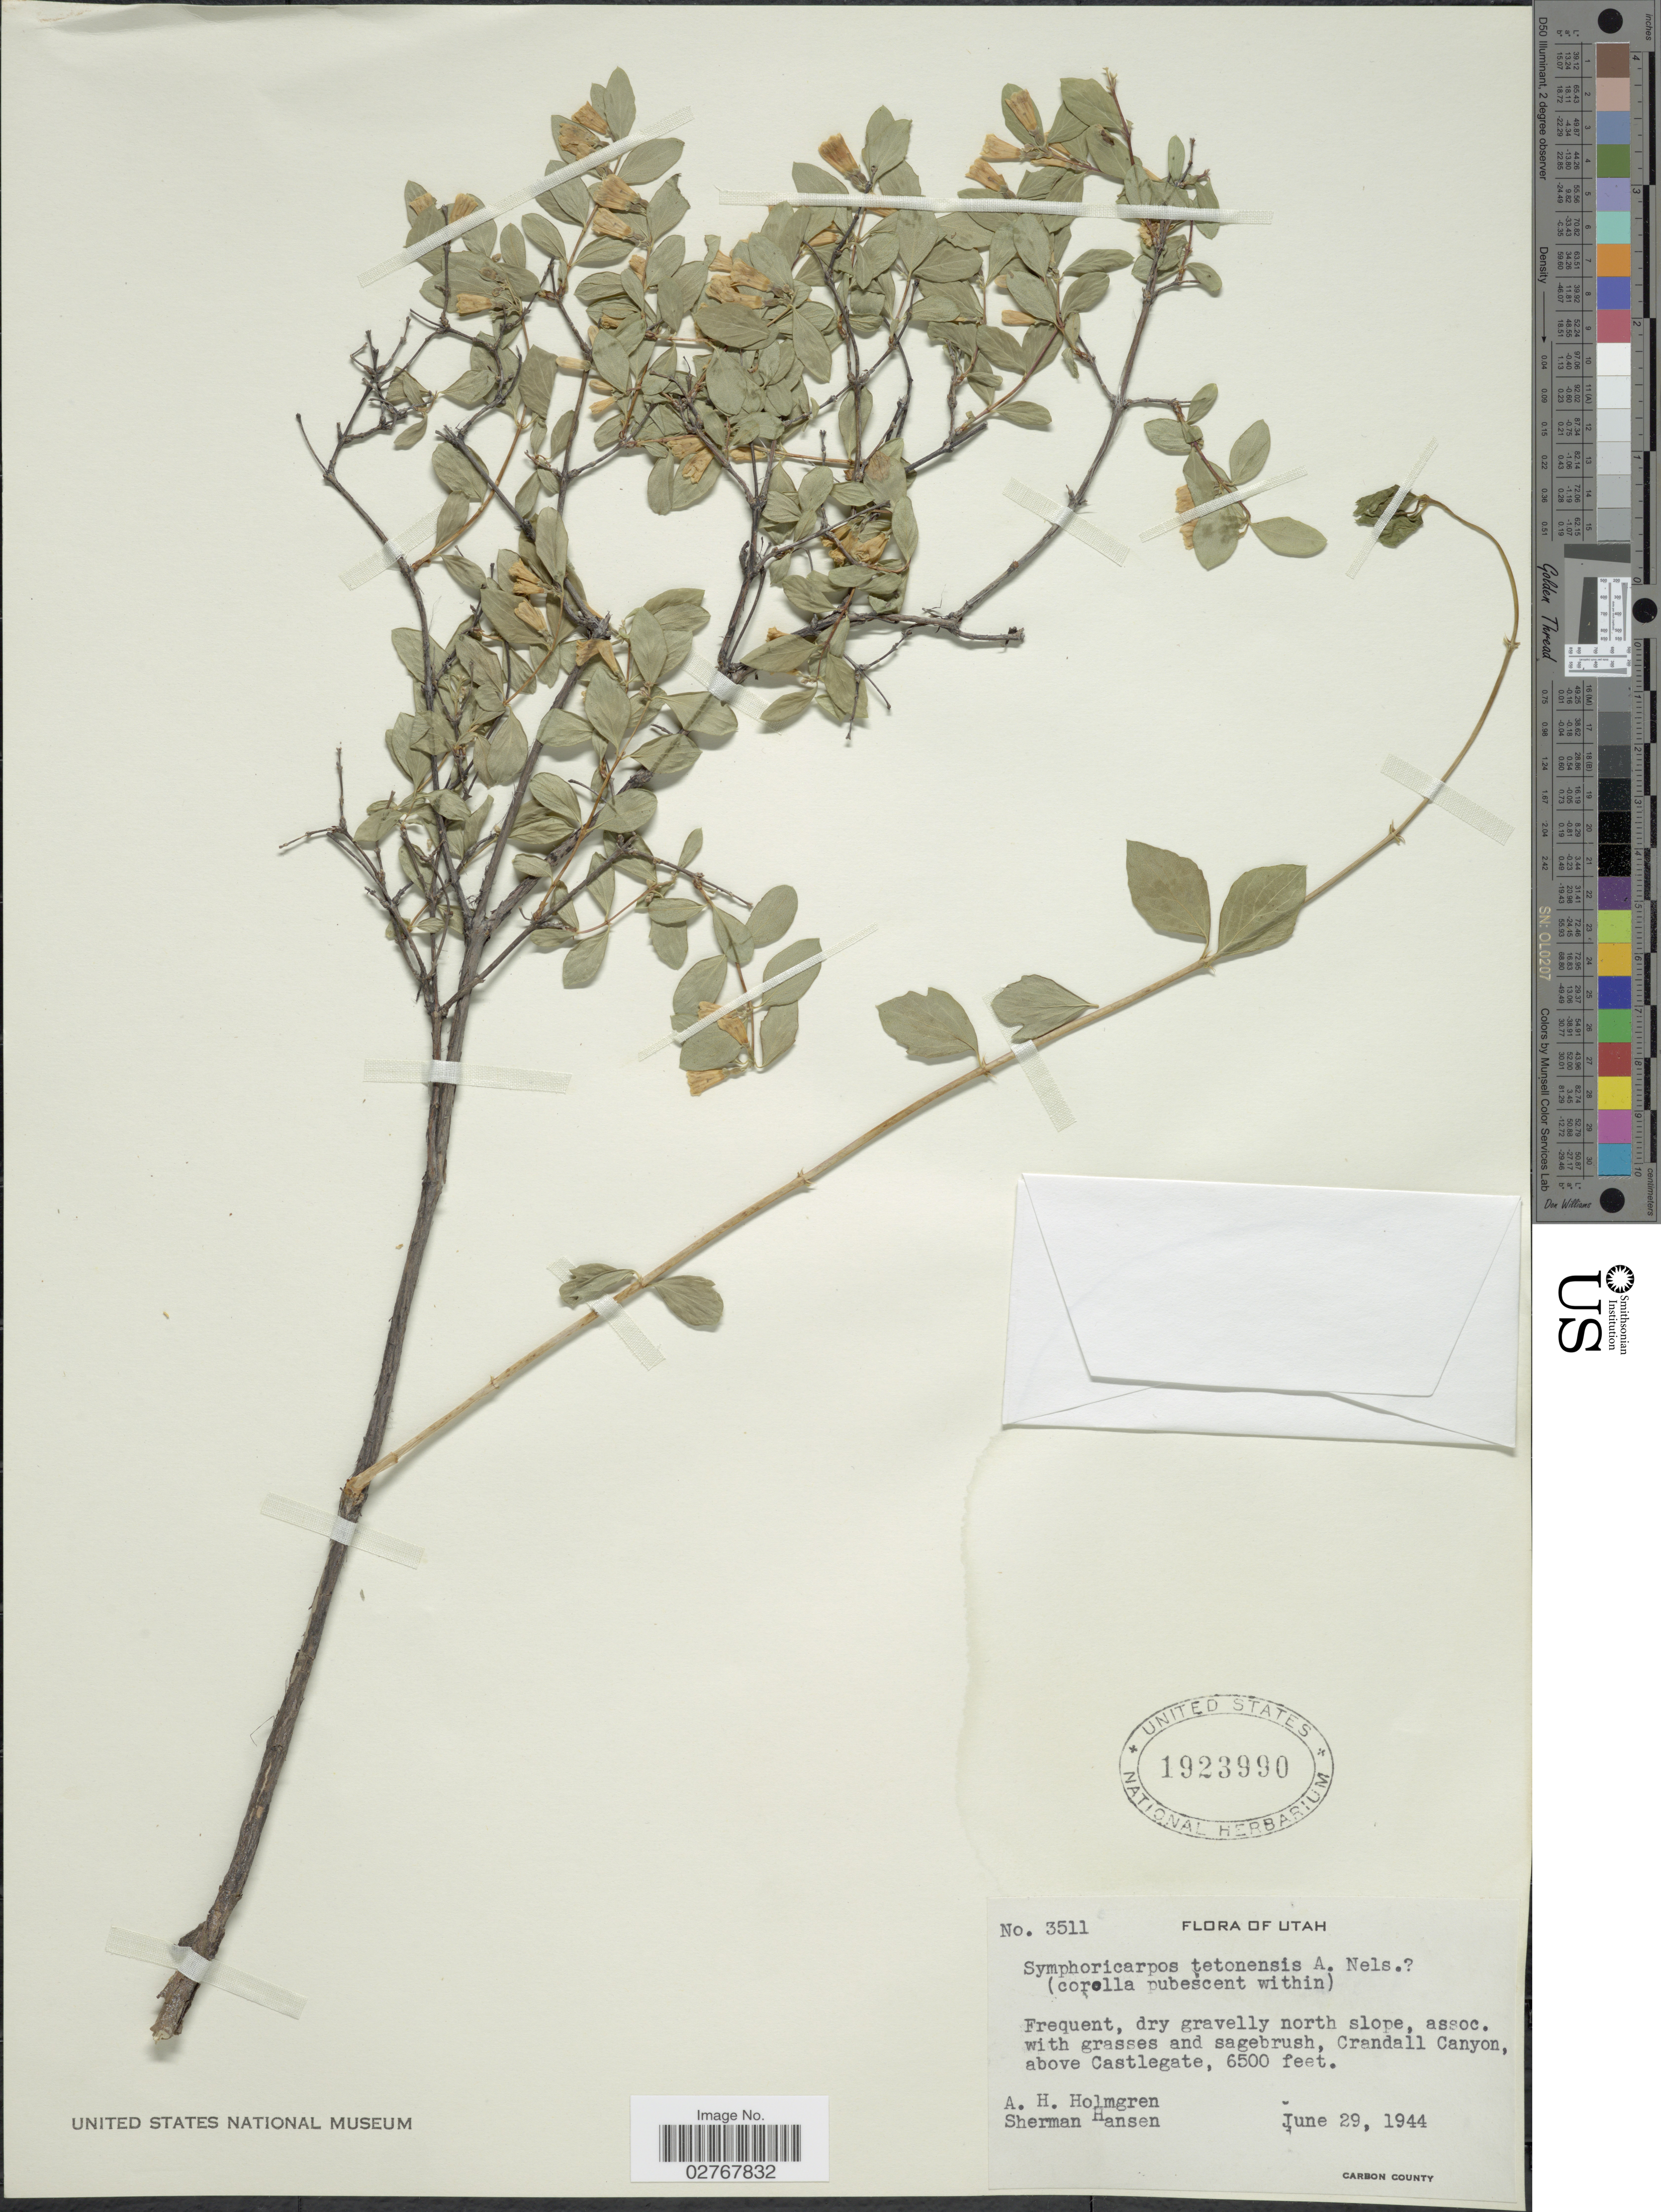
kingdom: Plantae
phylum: Tracheophyta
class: Magnoliopsida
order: Dipsacales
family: Caprifoliaceae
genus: Symphoricarpos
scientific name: Symphoricarpos tetonensis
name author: A. Nelson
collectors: A. H. Holmgren & S. Hansen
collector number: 3511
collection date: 1944-06-29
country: United States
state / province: Utah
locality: Crandall Canyon, above Castlegate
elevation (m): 1981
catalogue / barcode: US 1923990